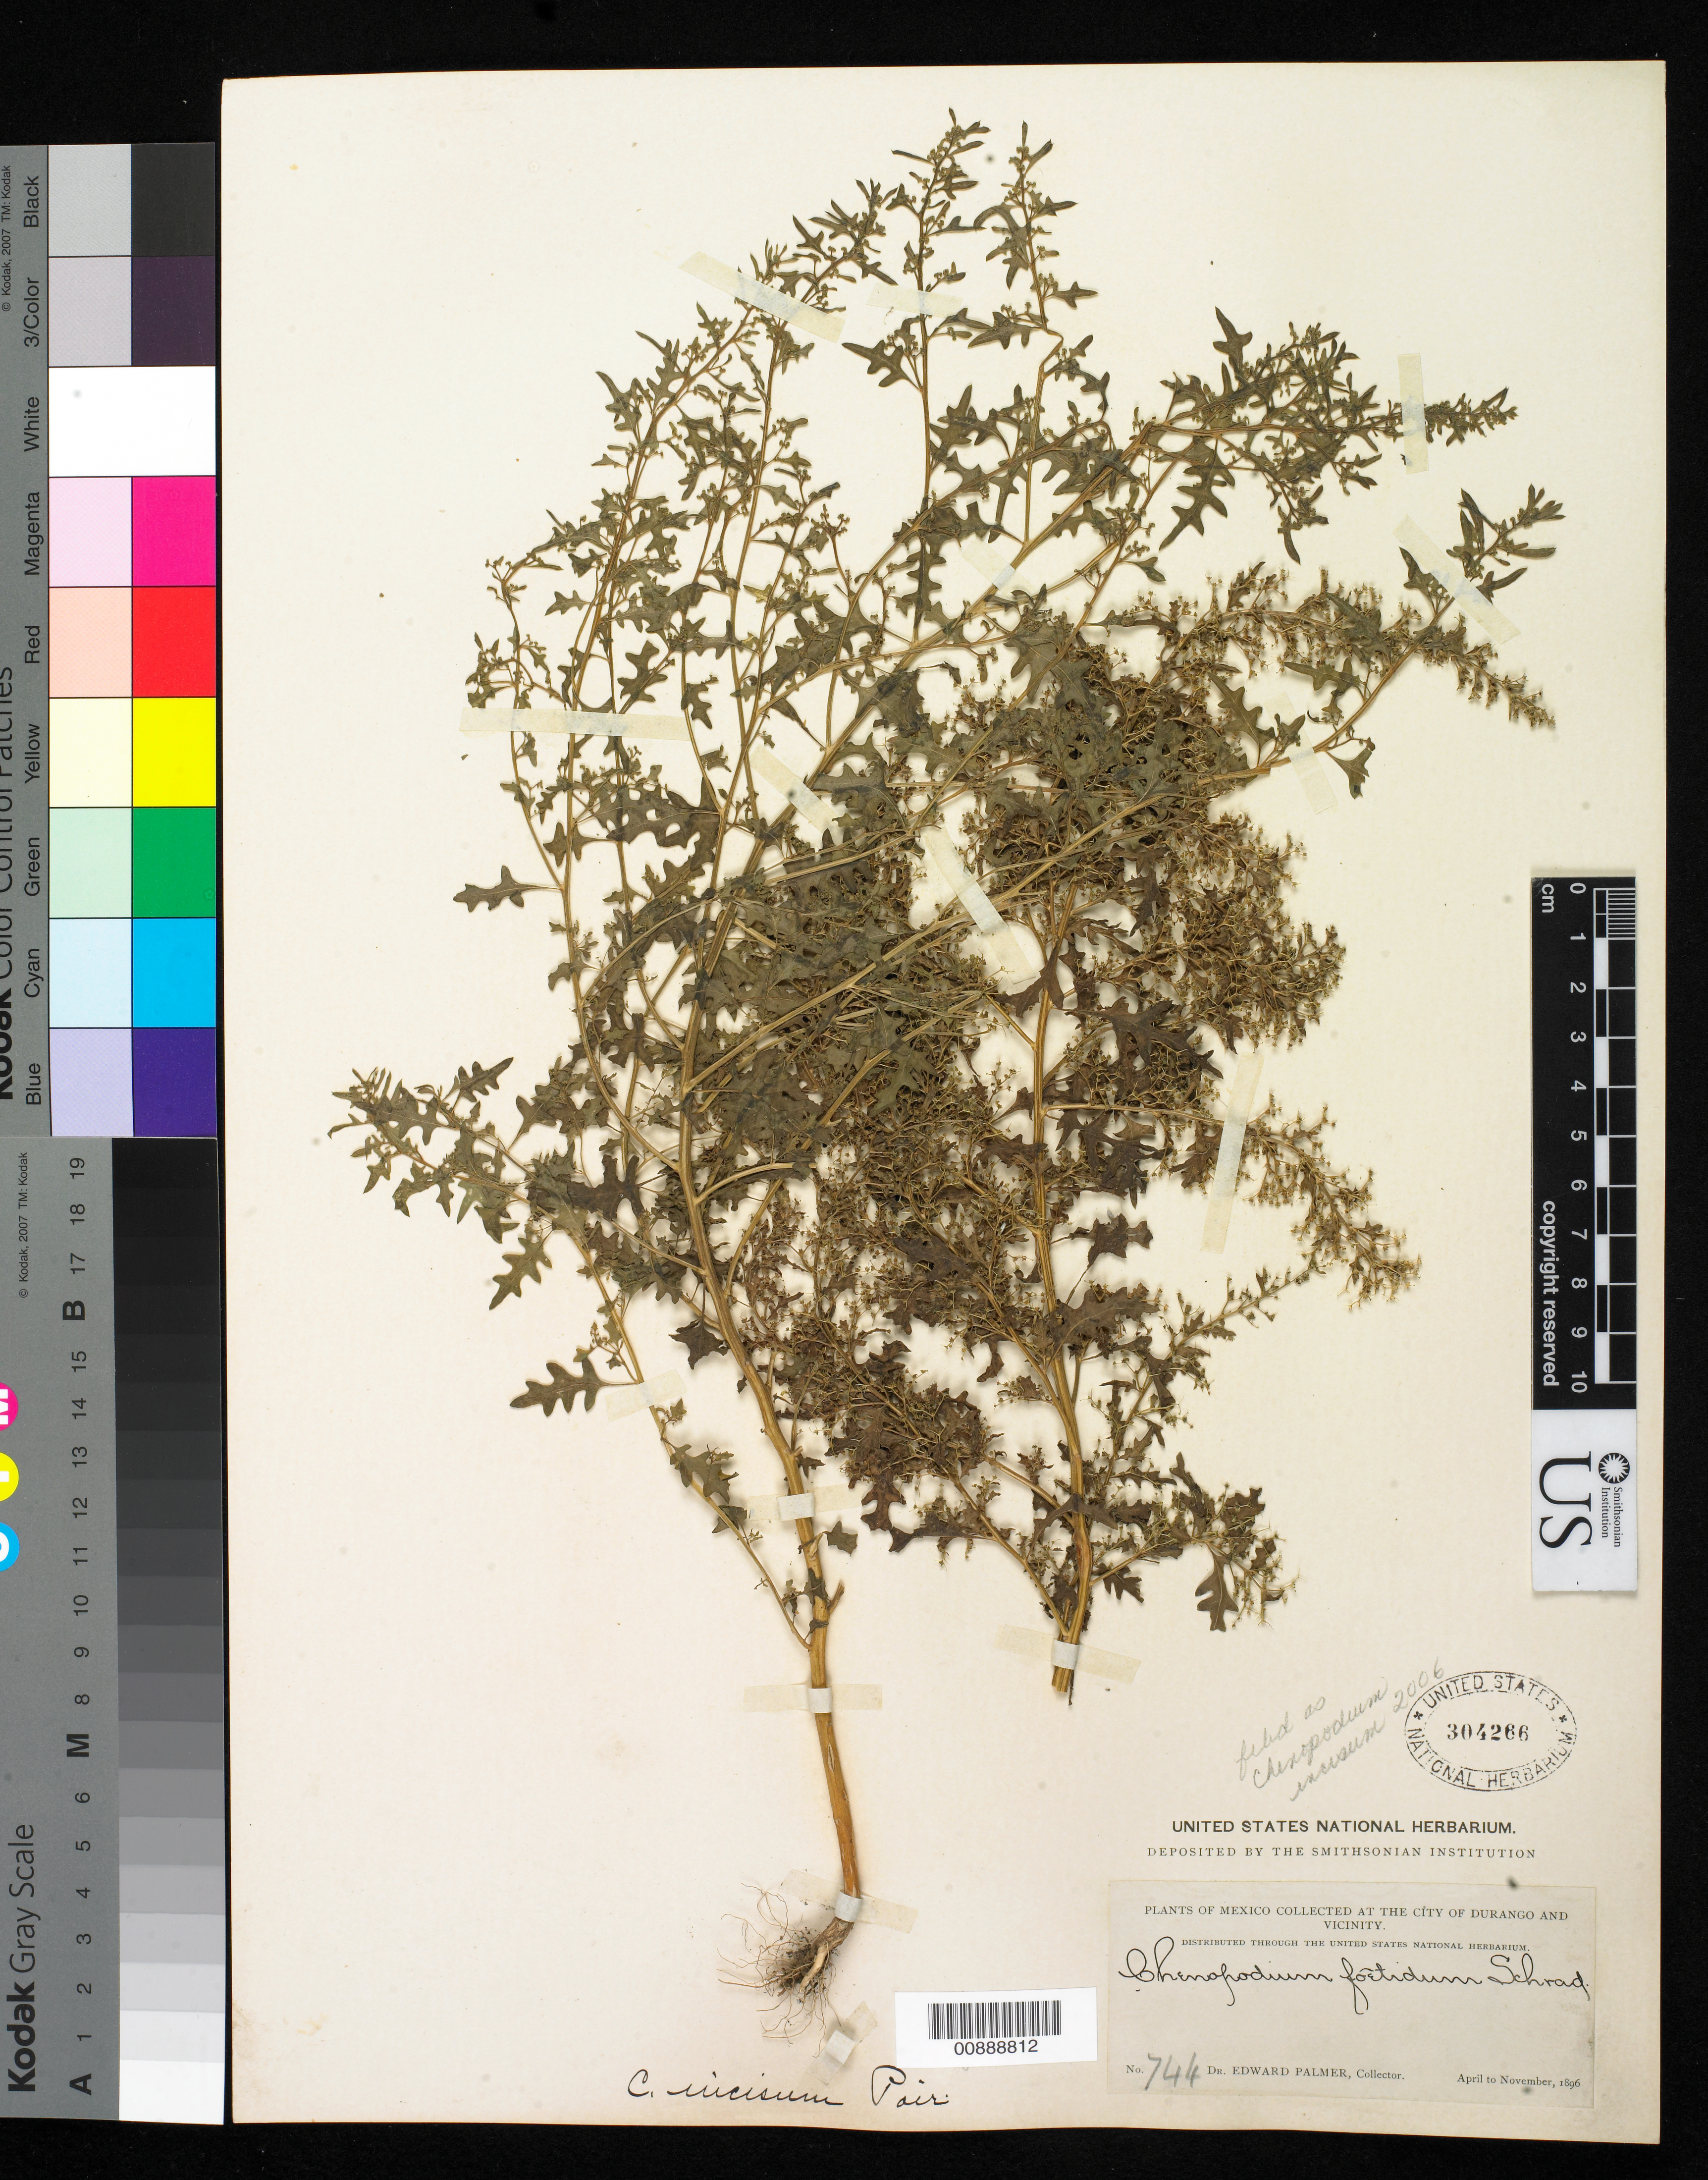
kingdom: Plantae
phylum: Tracheophyta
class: Magnoliopsida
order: Caryophyllales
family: Amaranthaceae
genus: Chenopodium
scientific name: Chenopodium incisum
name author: Poir.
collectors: E. Palmer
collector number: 744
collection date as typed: Apr 1896 to -- Nov 1896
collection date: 1896-04/1896-11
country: Mexico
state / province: Durango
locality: City of Durango and vicinity.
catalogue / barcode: US 304266